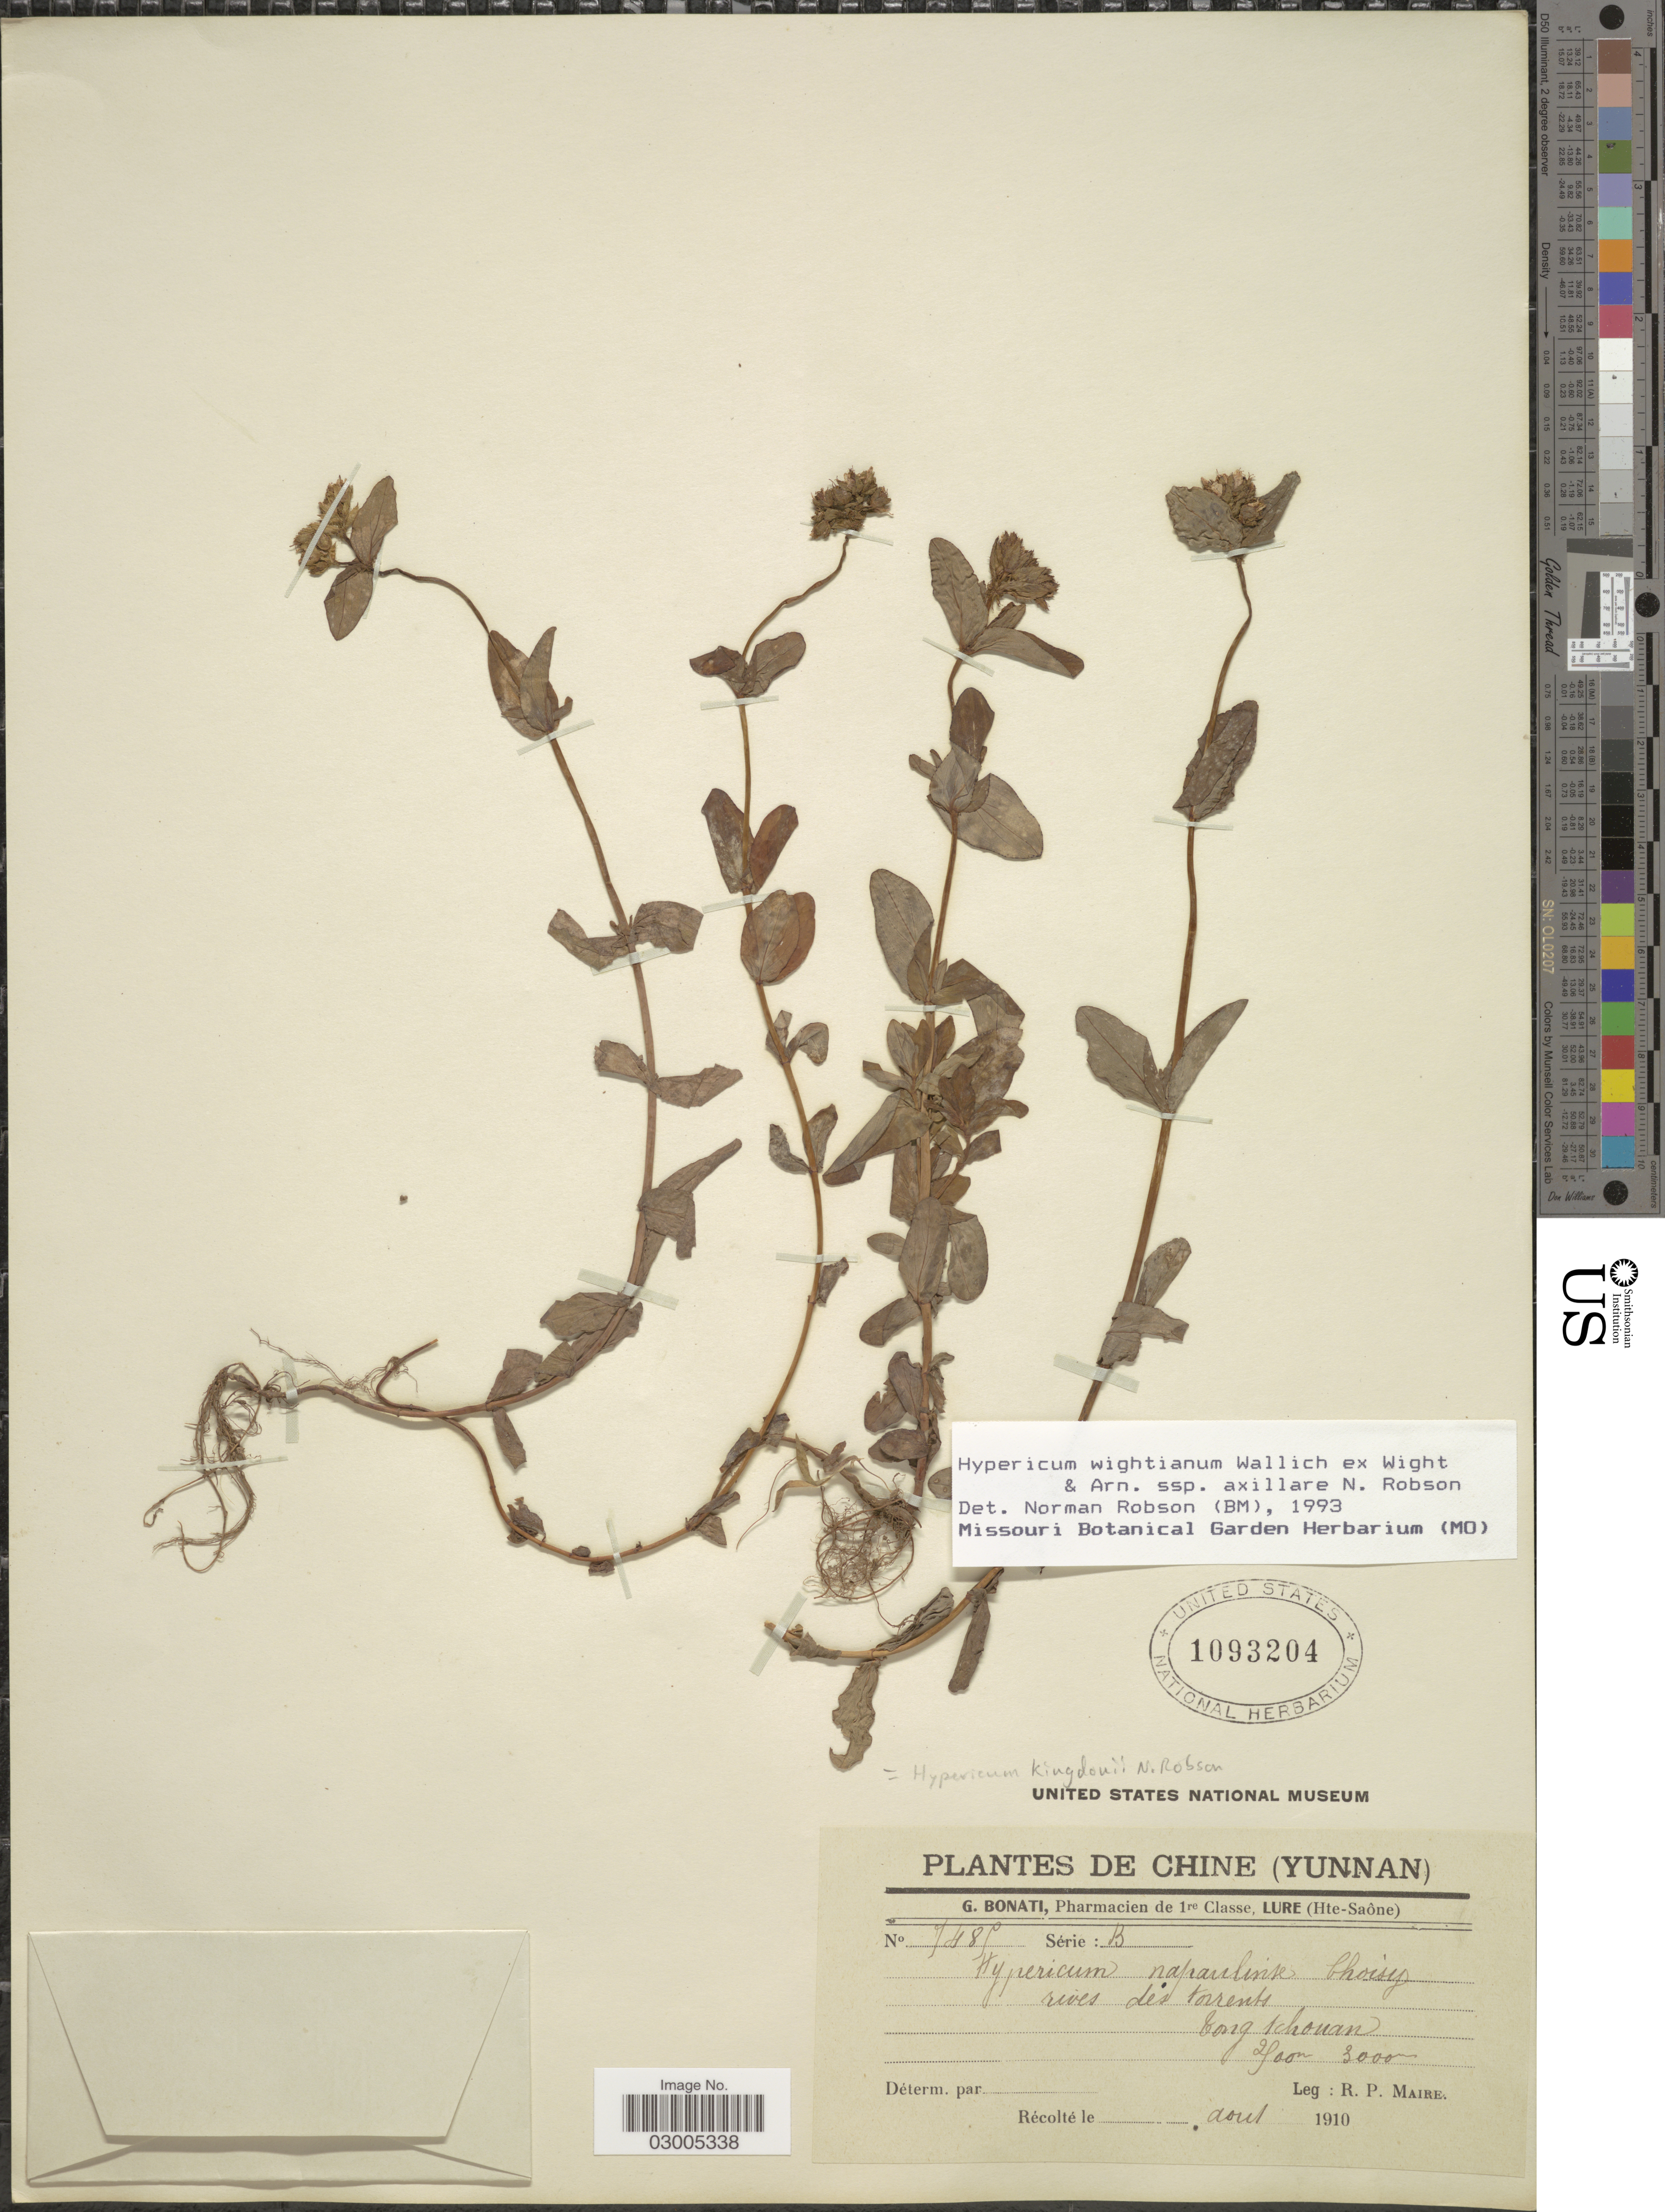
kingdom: Plantae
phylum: Tracheophyta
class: Magnoliopsida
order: Malpighiales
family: Hypericaceae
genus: Hypericum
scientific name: Hypericum kingdonii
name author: N. Robson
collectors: G. Bonati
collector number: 7485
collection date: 1910-08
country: China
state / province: Yunnan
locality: Rives des torrents. Tong Tchouan. [interpreted]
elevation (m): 2500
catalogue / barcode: US 1093204